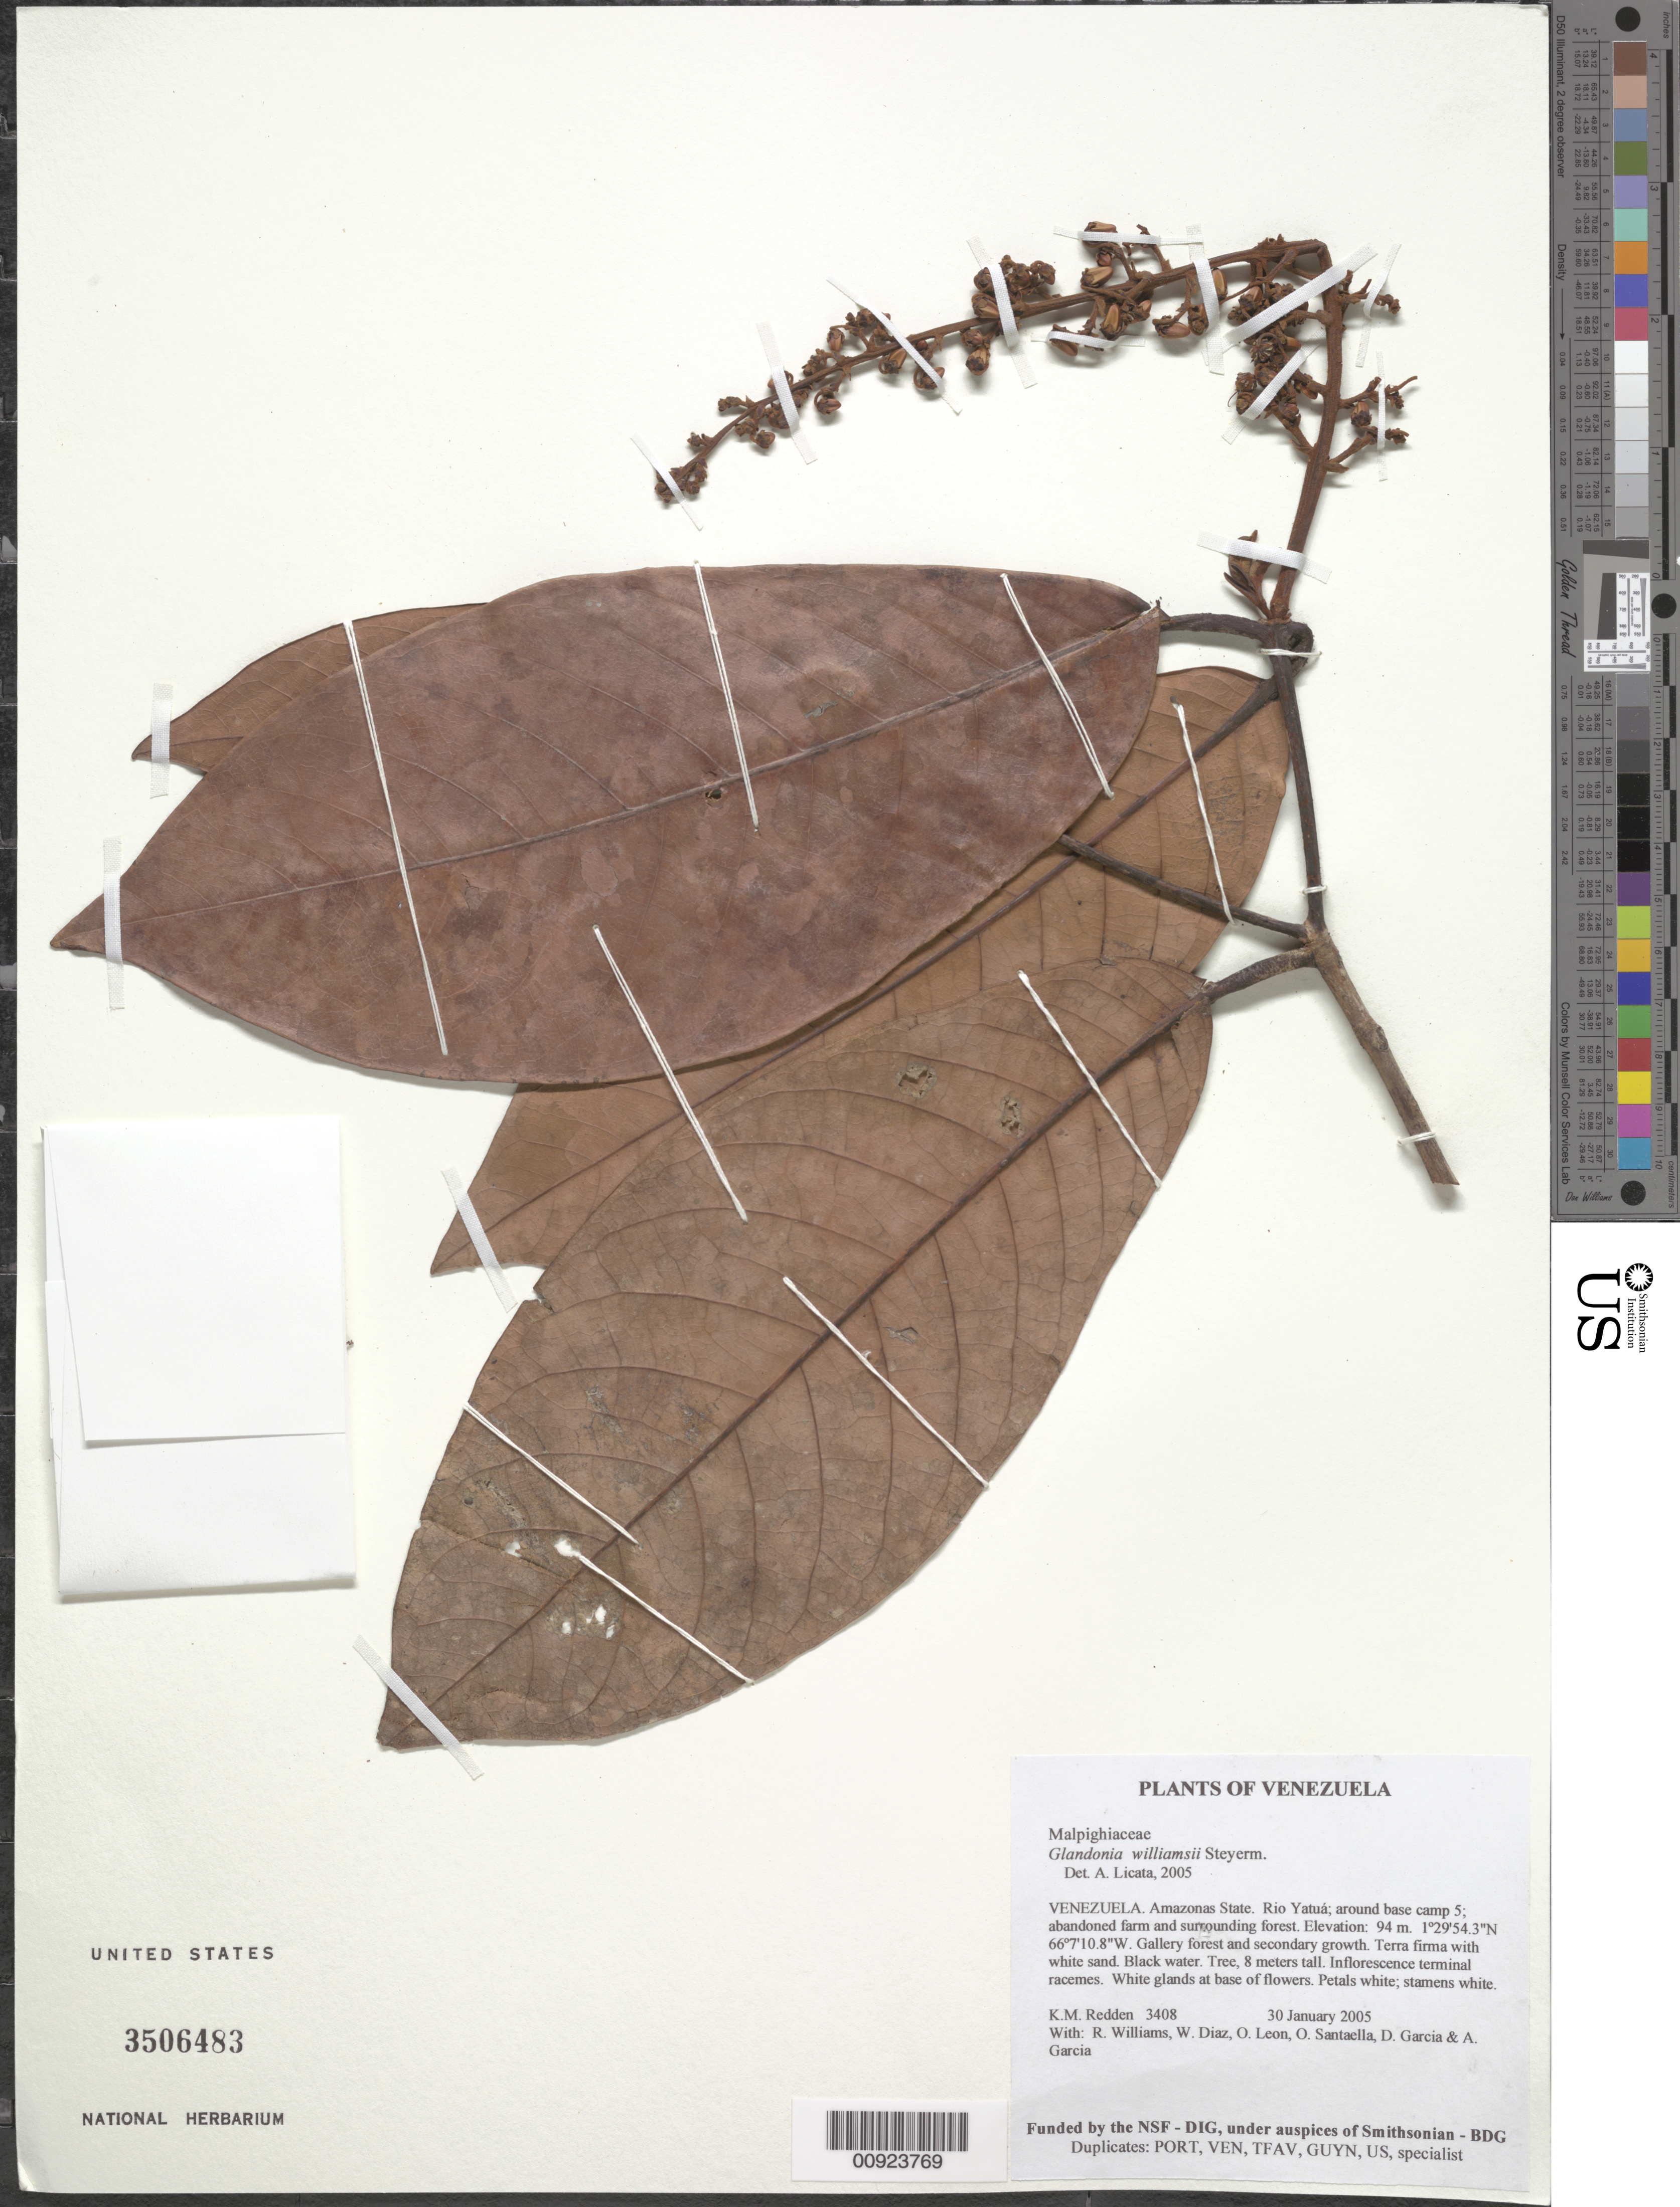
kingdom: Plantae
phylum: Tracheophyta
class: Magnoliopsida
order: Malpighiales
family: Malpighiaceae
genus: Glandonia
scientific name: Glandonia williamsii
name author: Steyerm.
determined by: Licata, A., (PORT), Univ. Nac. Exp. de los Llanos Ezequiel Zamora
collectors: K. M. Redden, R. Williams, W. Díaz P., O. León, O. Santaella, D. Garcia & A. Garcia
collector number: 3408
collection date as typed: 30 January 2005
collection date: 2005-01-30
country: Venezuela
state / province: Amazonas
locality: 09 - Rio Yatuá; around base camp 5; abandoned farm and surrounding forest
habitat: Gallery forest and secondary growth. Terra firma with white sand. Black water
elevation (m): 94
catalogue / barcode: US 3506483